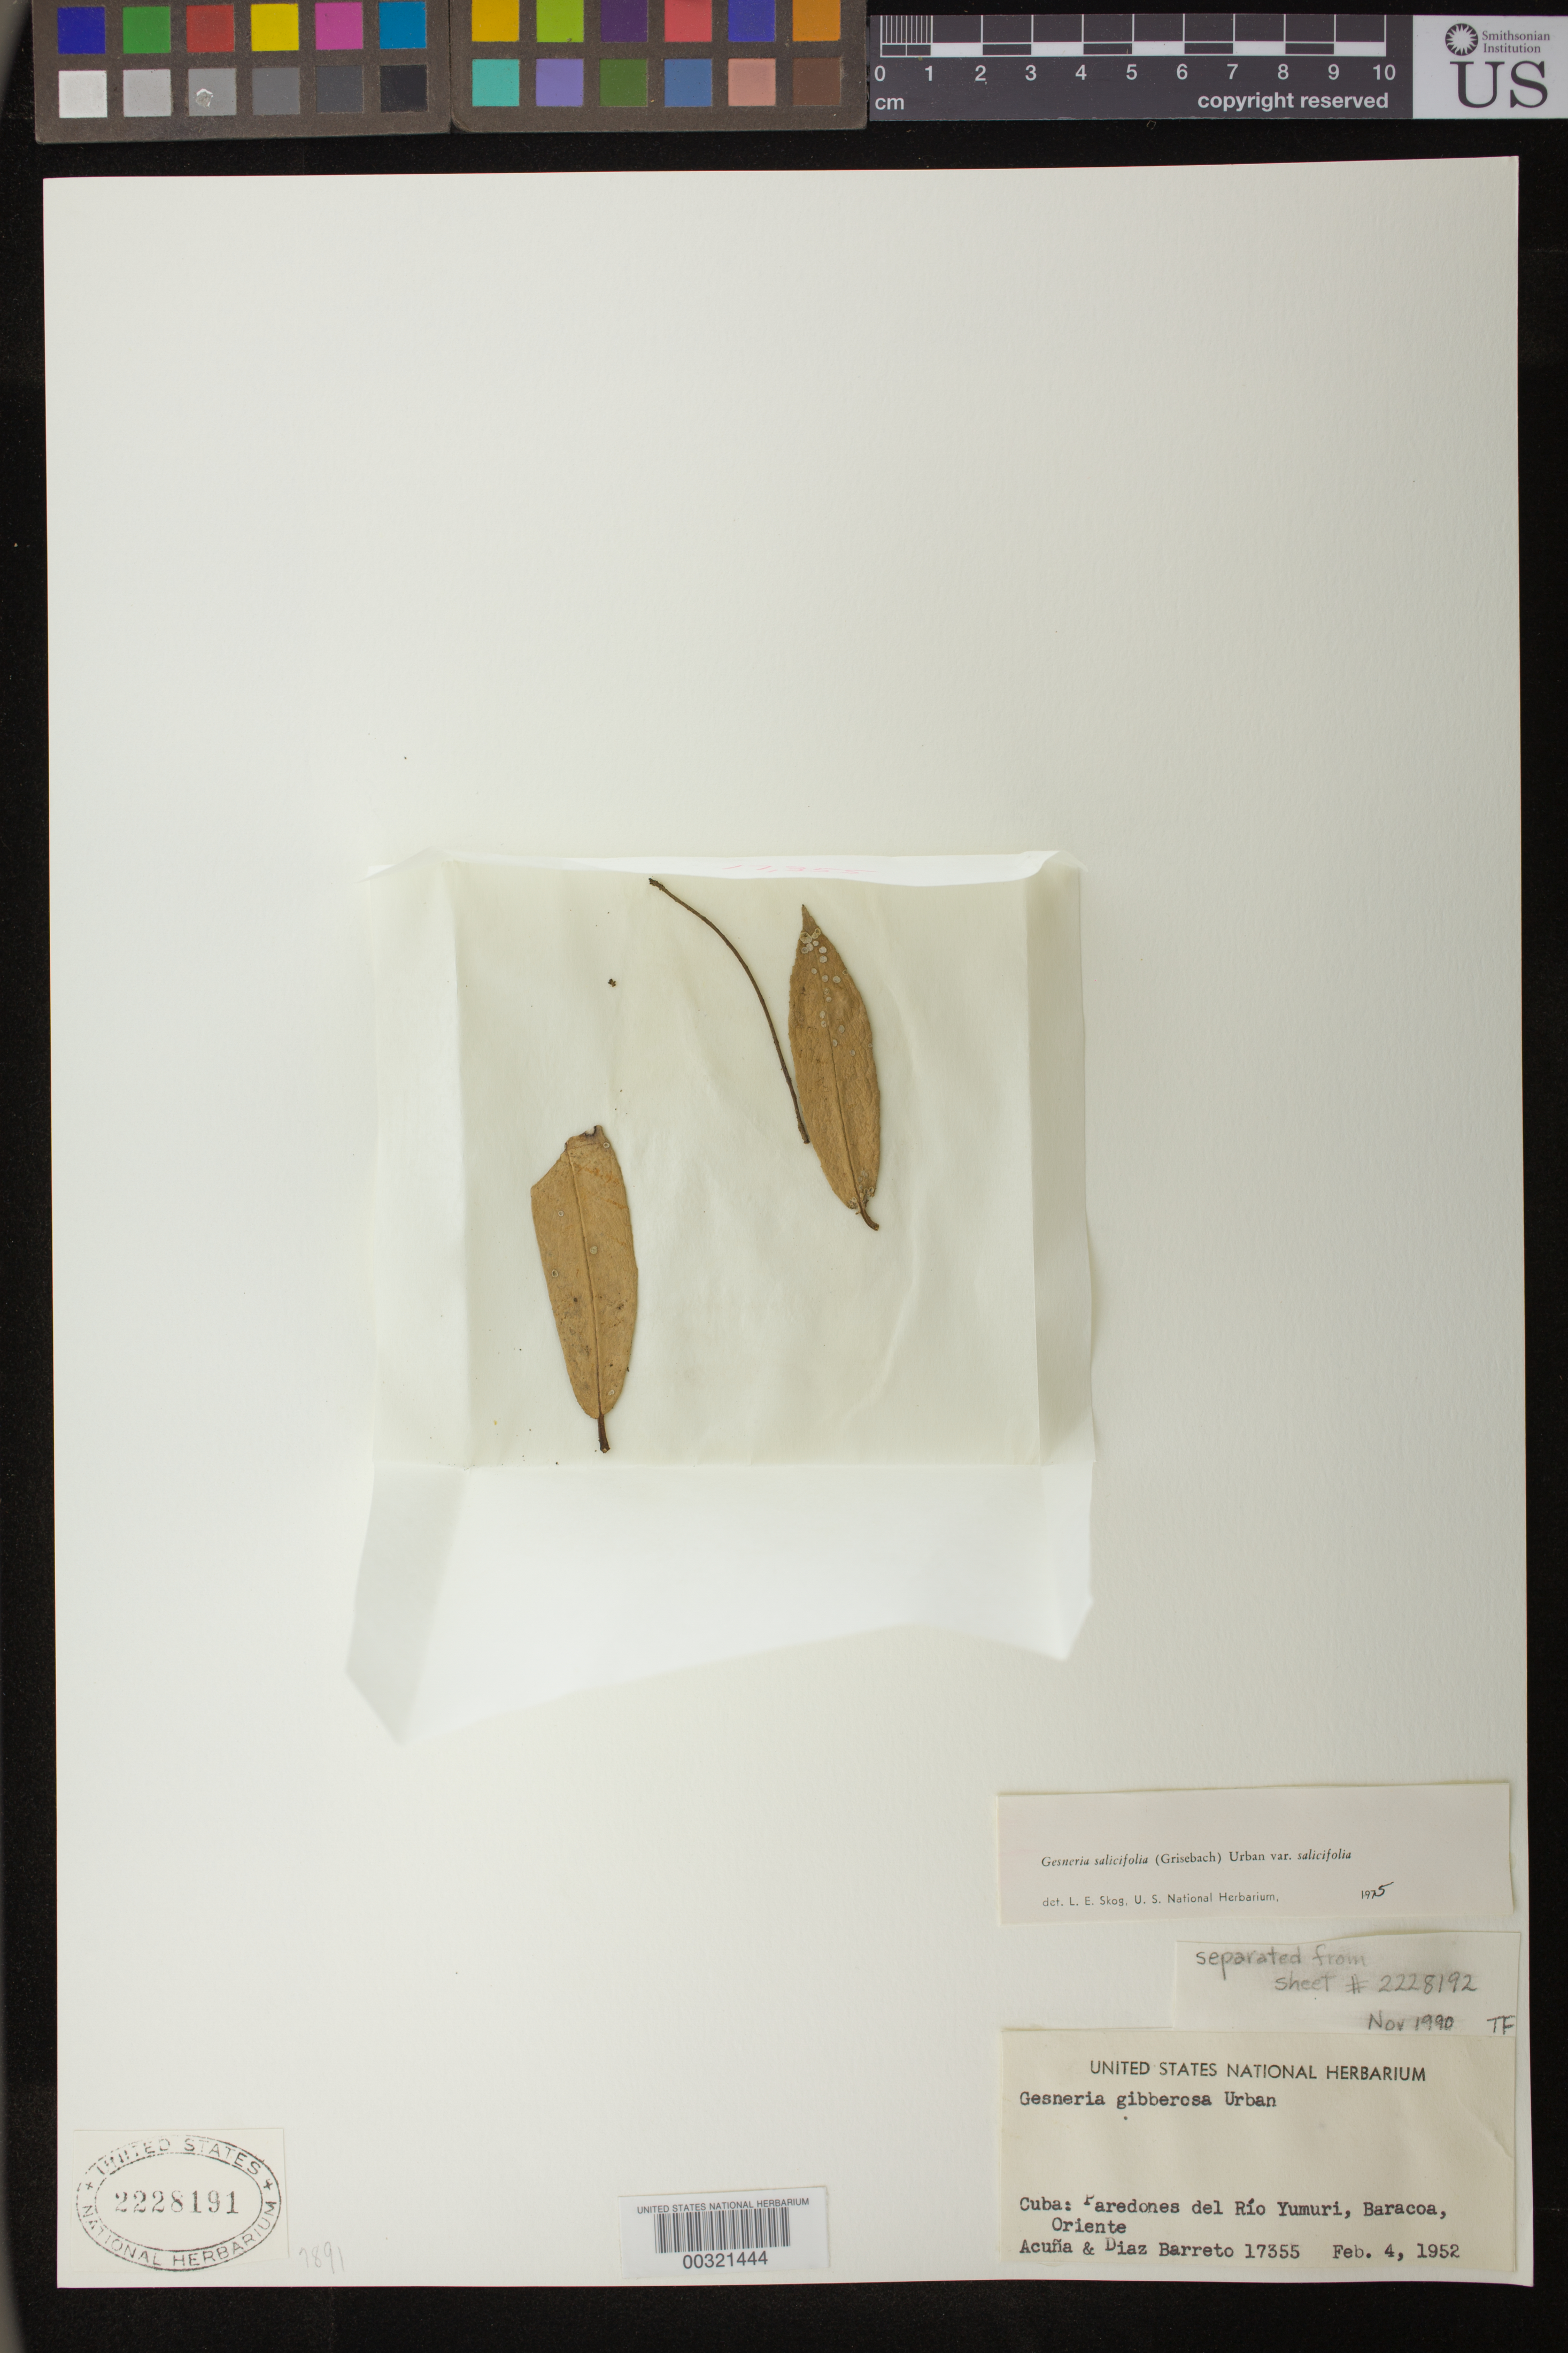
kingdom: Plantae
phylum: Tracheophyta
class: Magnoliopsida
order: Lamiales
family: Gesneriaceae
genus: Gesneria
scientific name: Gesneria salicifolia var. salicifolia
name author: (Griseb.) Urb.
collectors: J. Acuña & D. Barreto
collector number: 17355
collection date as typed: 04 Feb 1952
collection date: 1952-02-04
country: Cuba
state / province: Oriente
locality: Paredones del Rio Yumuri, Baracoa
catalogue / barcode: US 2228191